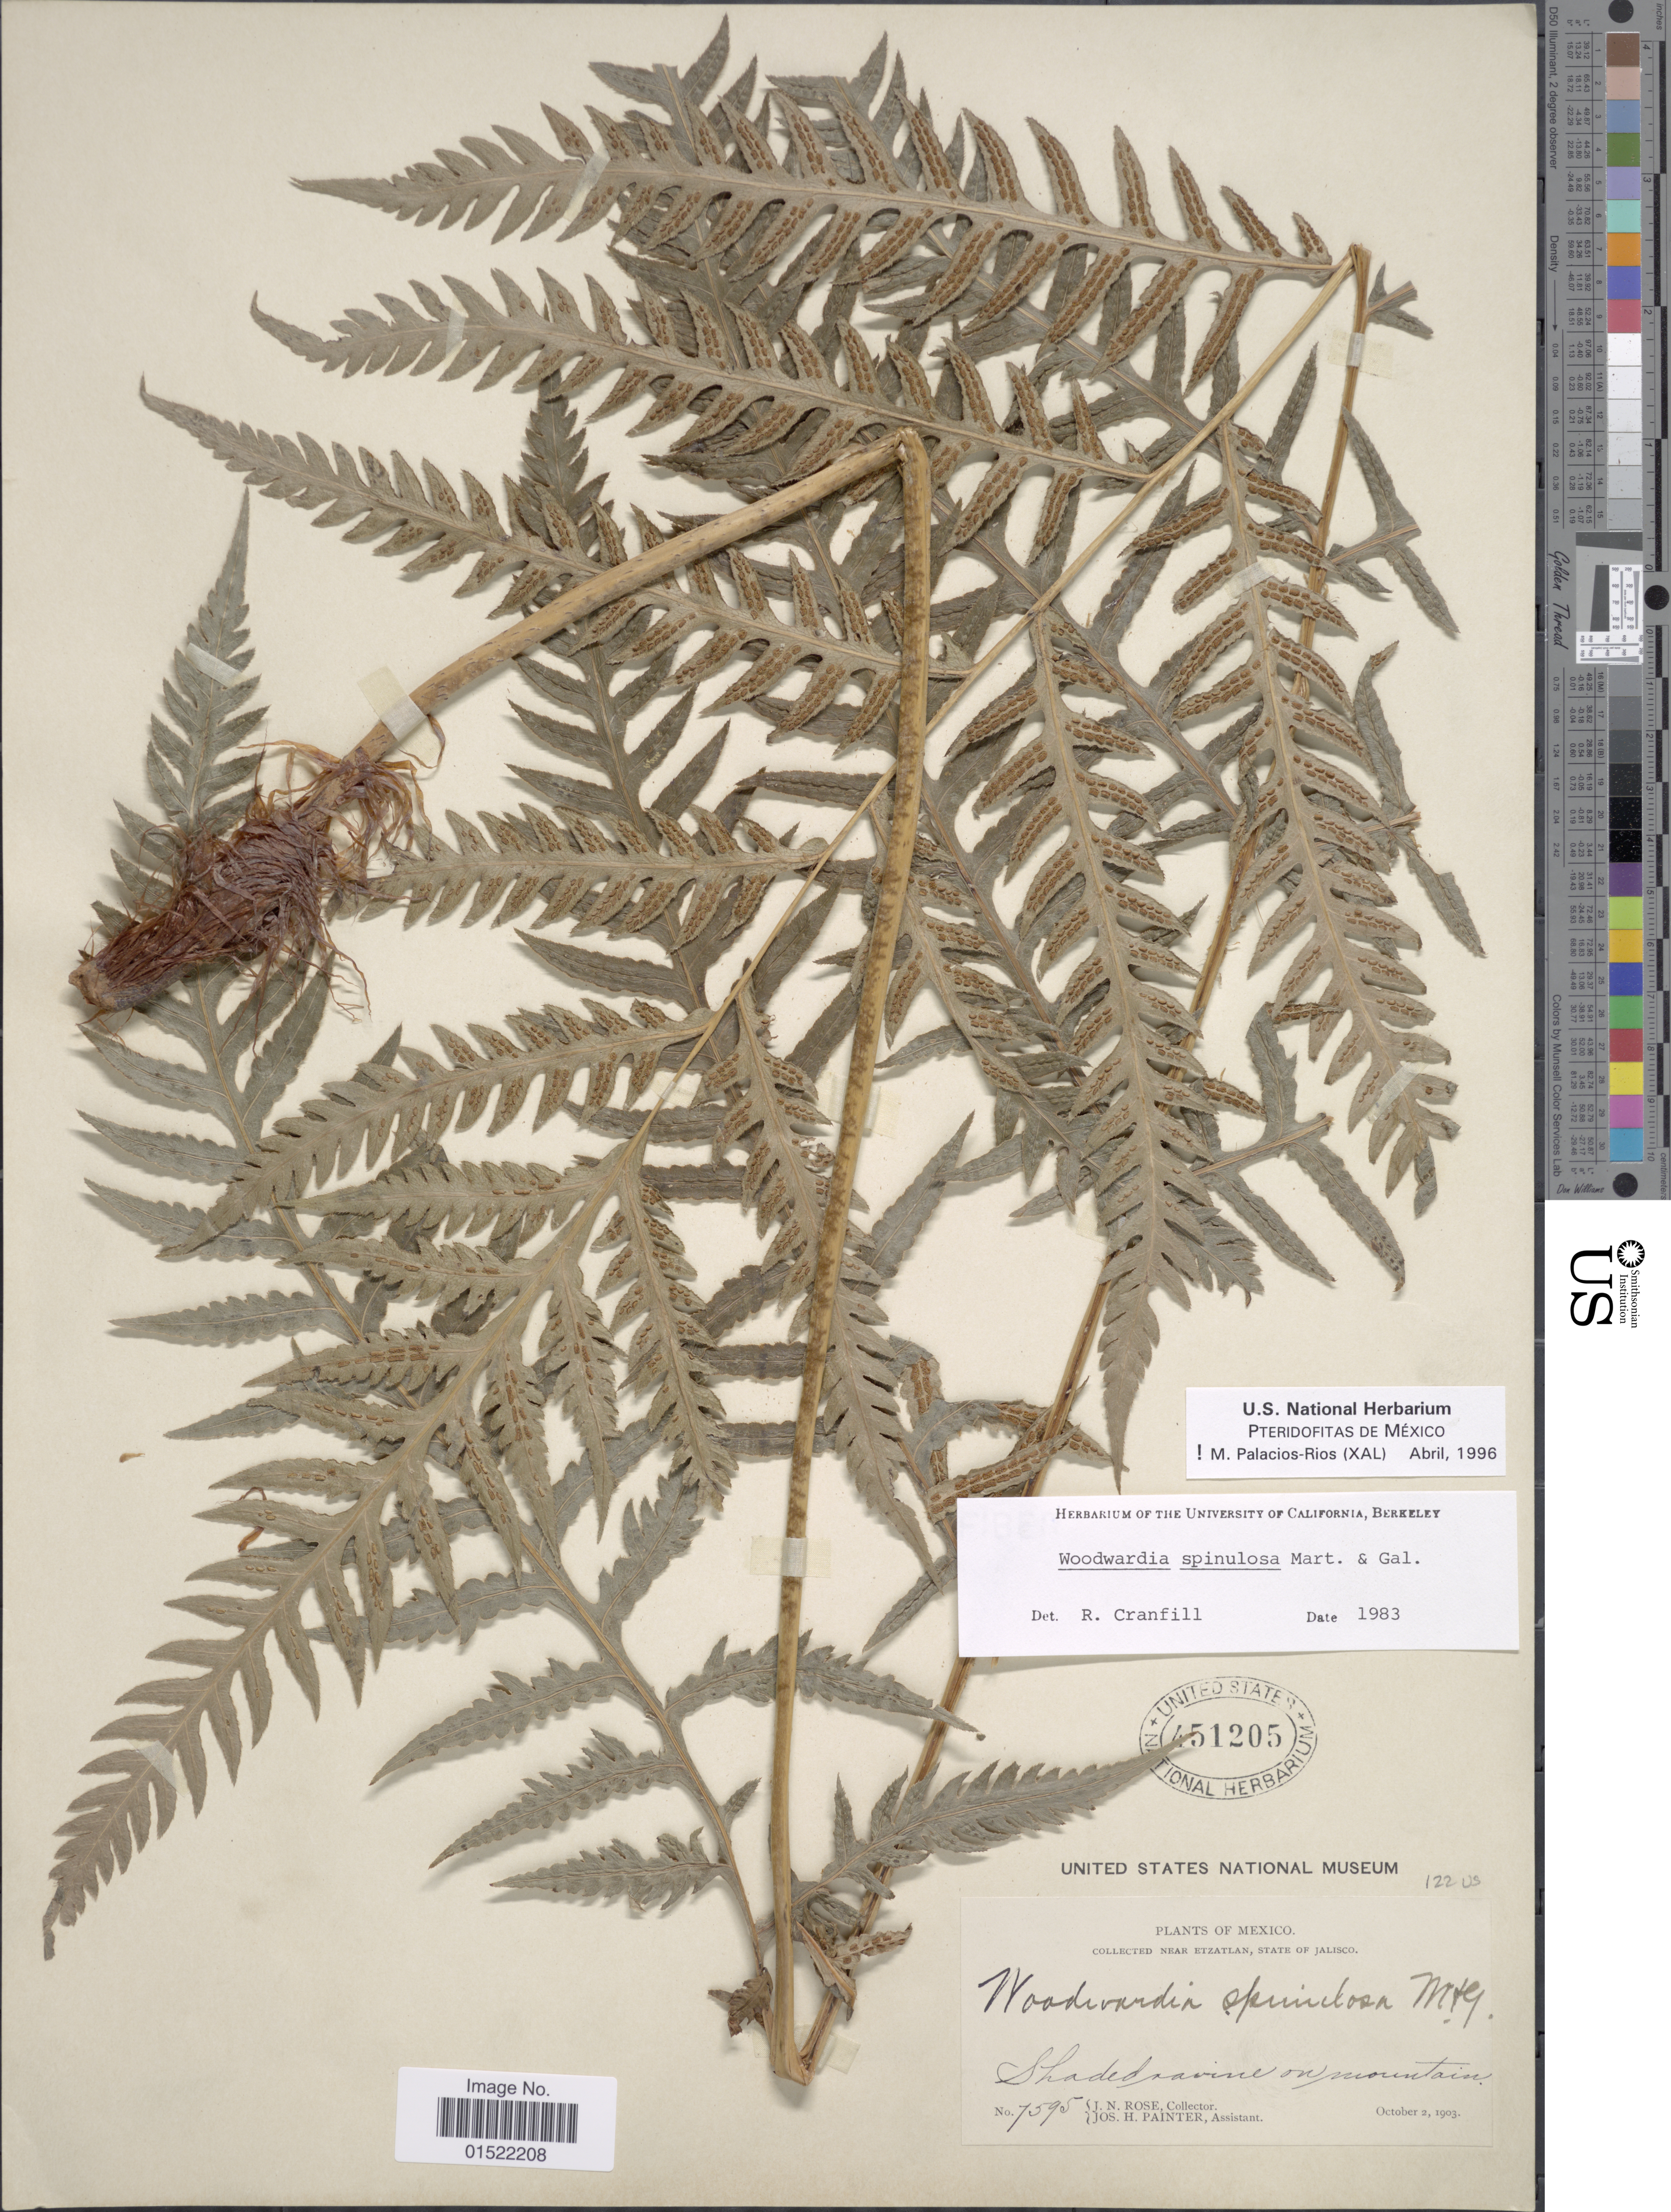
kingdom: Plantae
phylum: Tracheophyta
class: Polypodiopsida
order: Polypodiales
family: Blechnaceae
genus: Woodwardia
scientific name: Woodwardia spinulosa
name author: M. Martens & Galeotti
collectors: J. N. Rose & J. H. Painter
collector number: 7595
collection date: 1903-10-02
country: Mexico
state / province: Jalisco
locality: Near Etzatlan, State of Jalisco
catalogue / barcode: US 451205